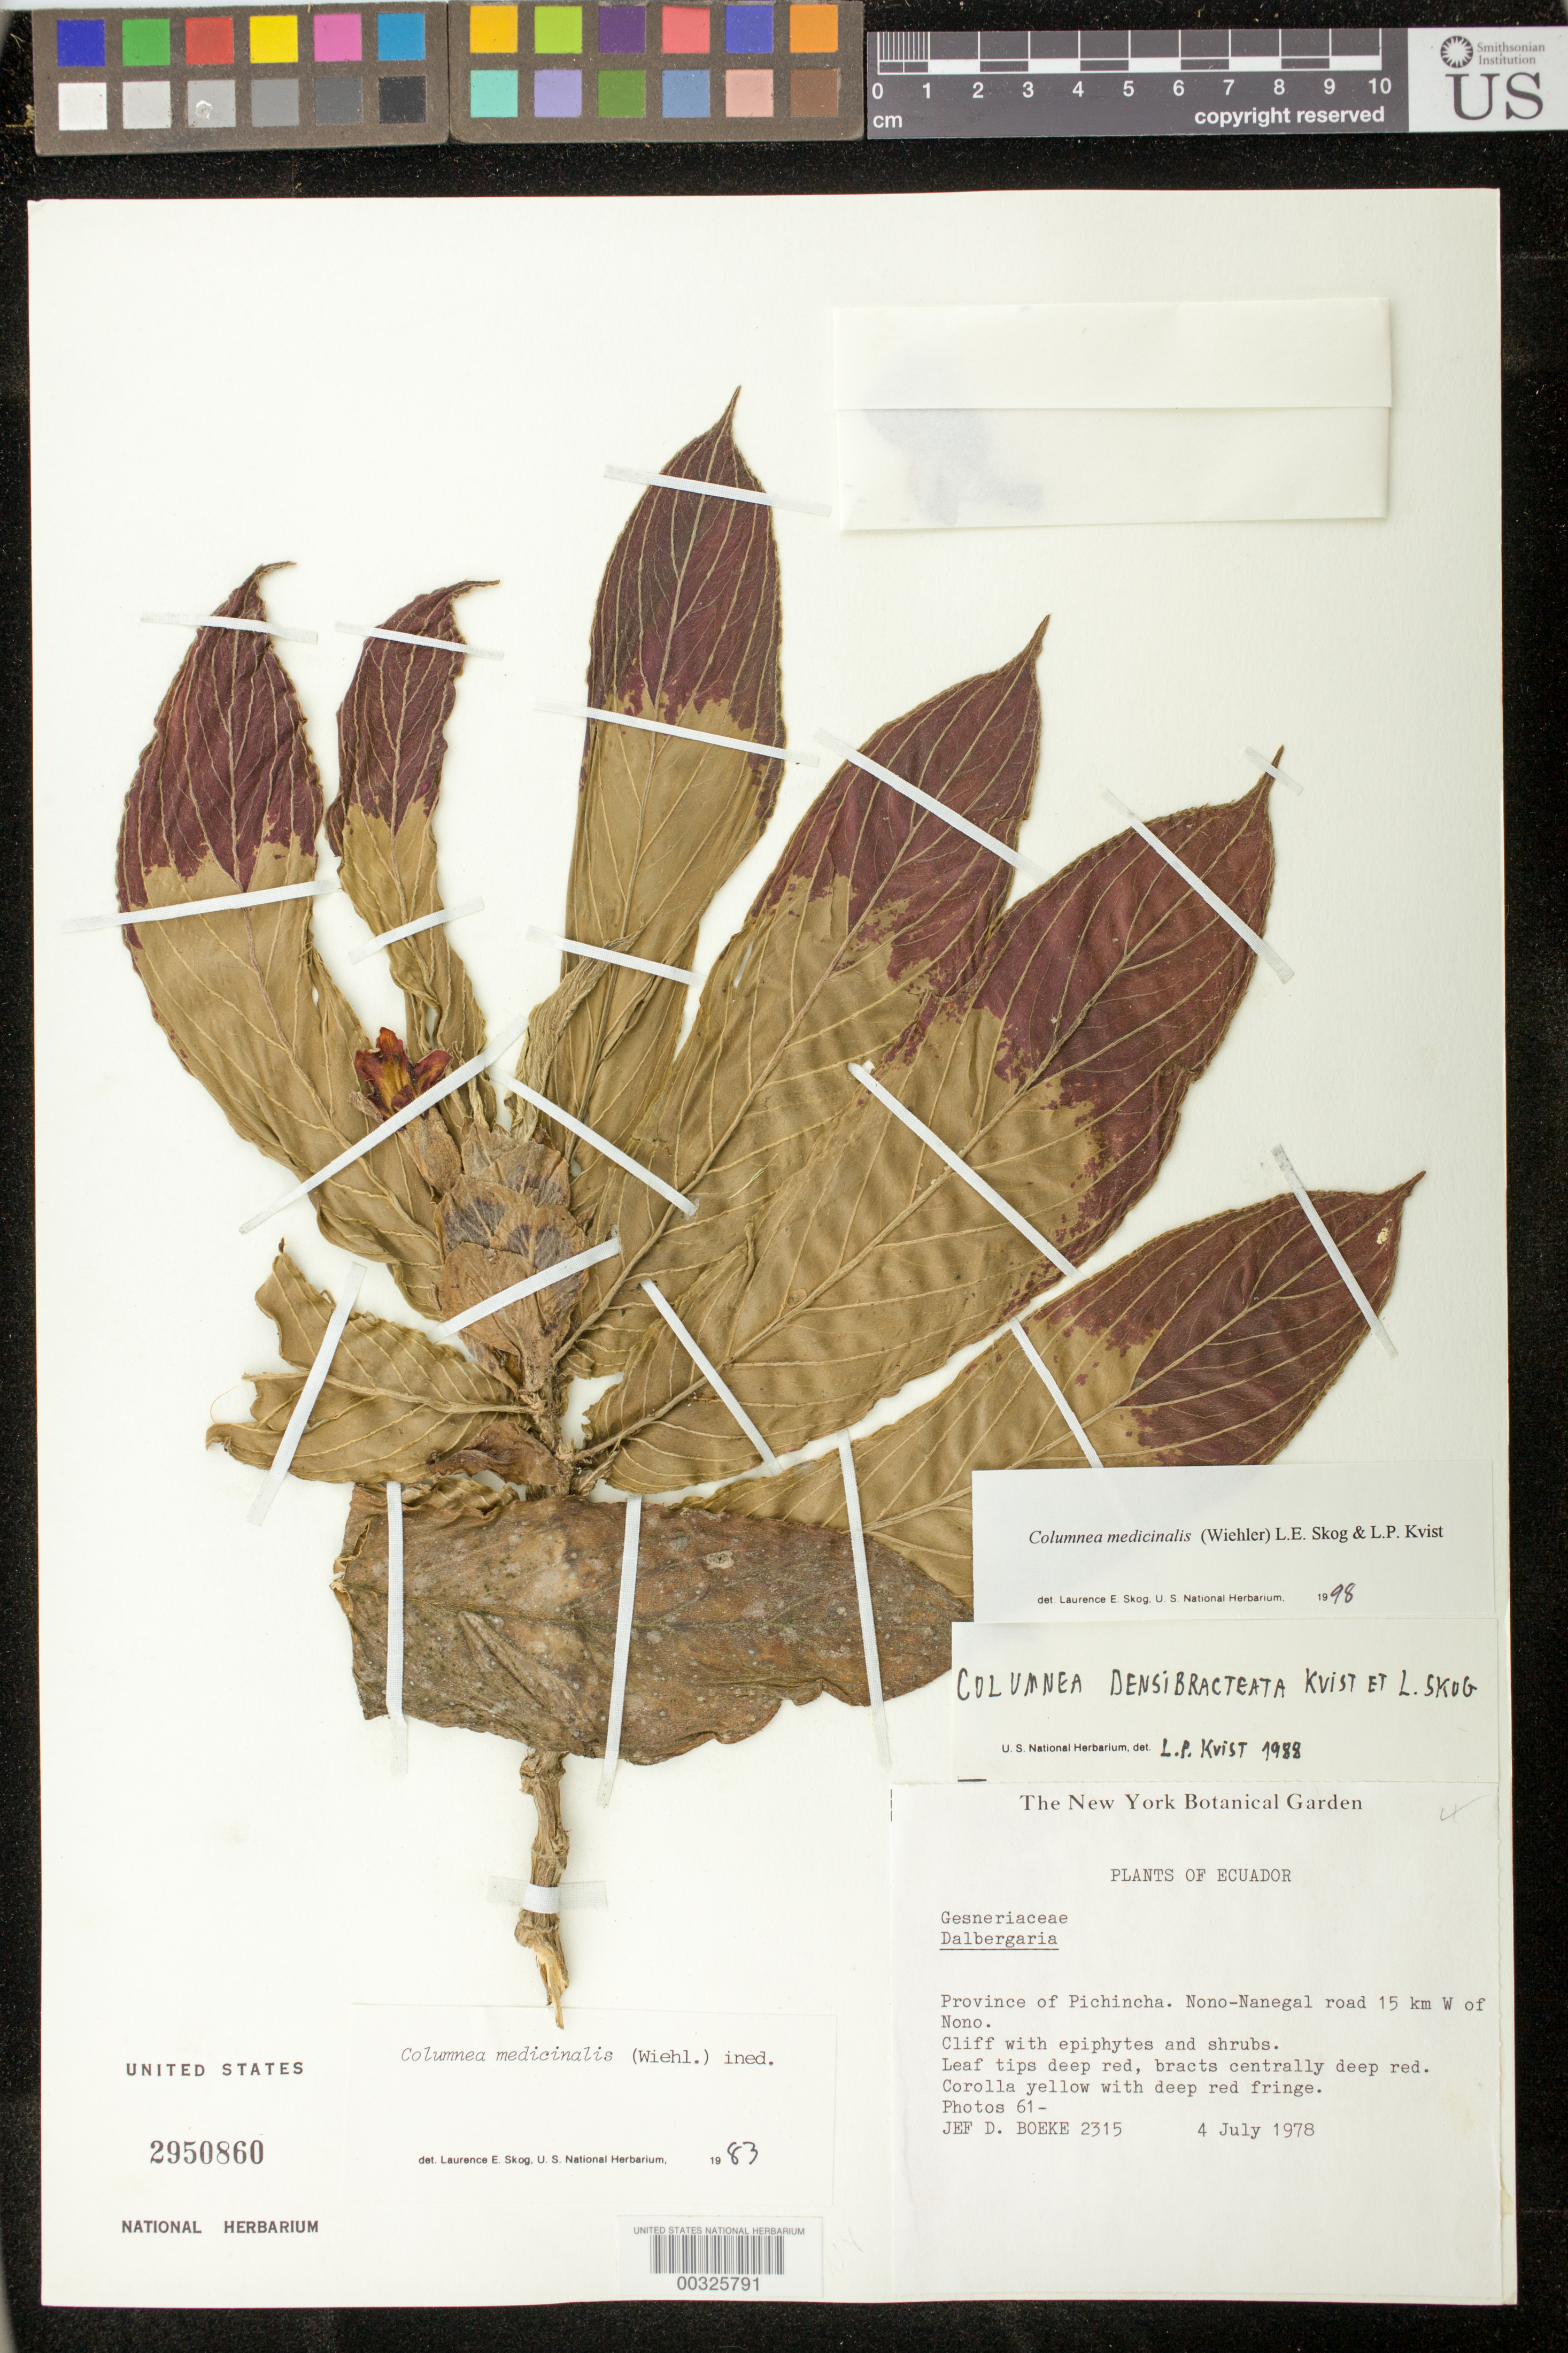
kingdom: Plantae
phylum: Tracheophyta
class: Magnoliopsida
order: Lamiales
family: Gesneriaceae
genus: Columnea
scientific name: Columnea medicinalis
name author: (Wiehler) L.E. Skog & L.P. Kvist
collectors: J. D. Boeke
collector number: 2315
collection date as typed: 04 Jul 1978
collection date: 1978-07-04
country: Ecuador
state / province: Pichincha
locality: Nono-Nanegal road 15 km W of Nono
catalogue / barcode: US 2950860